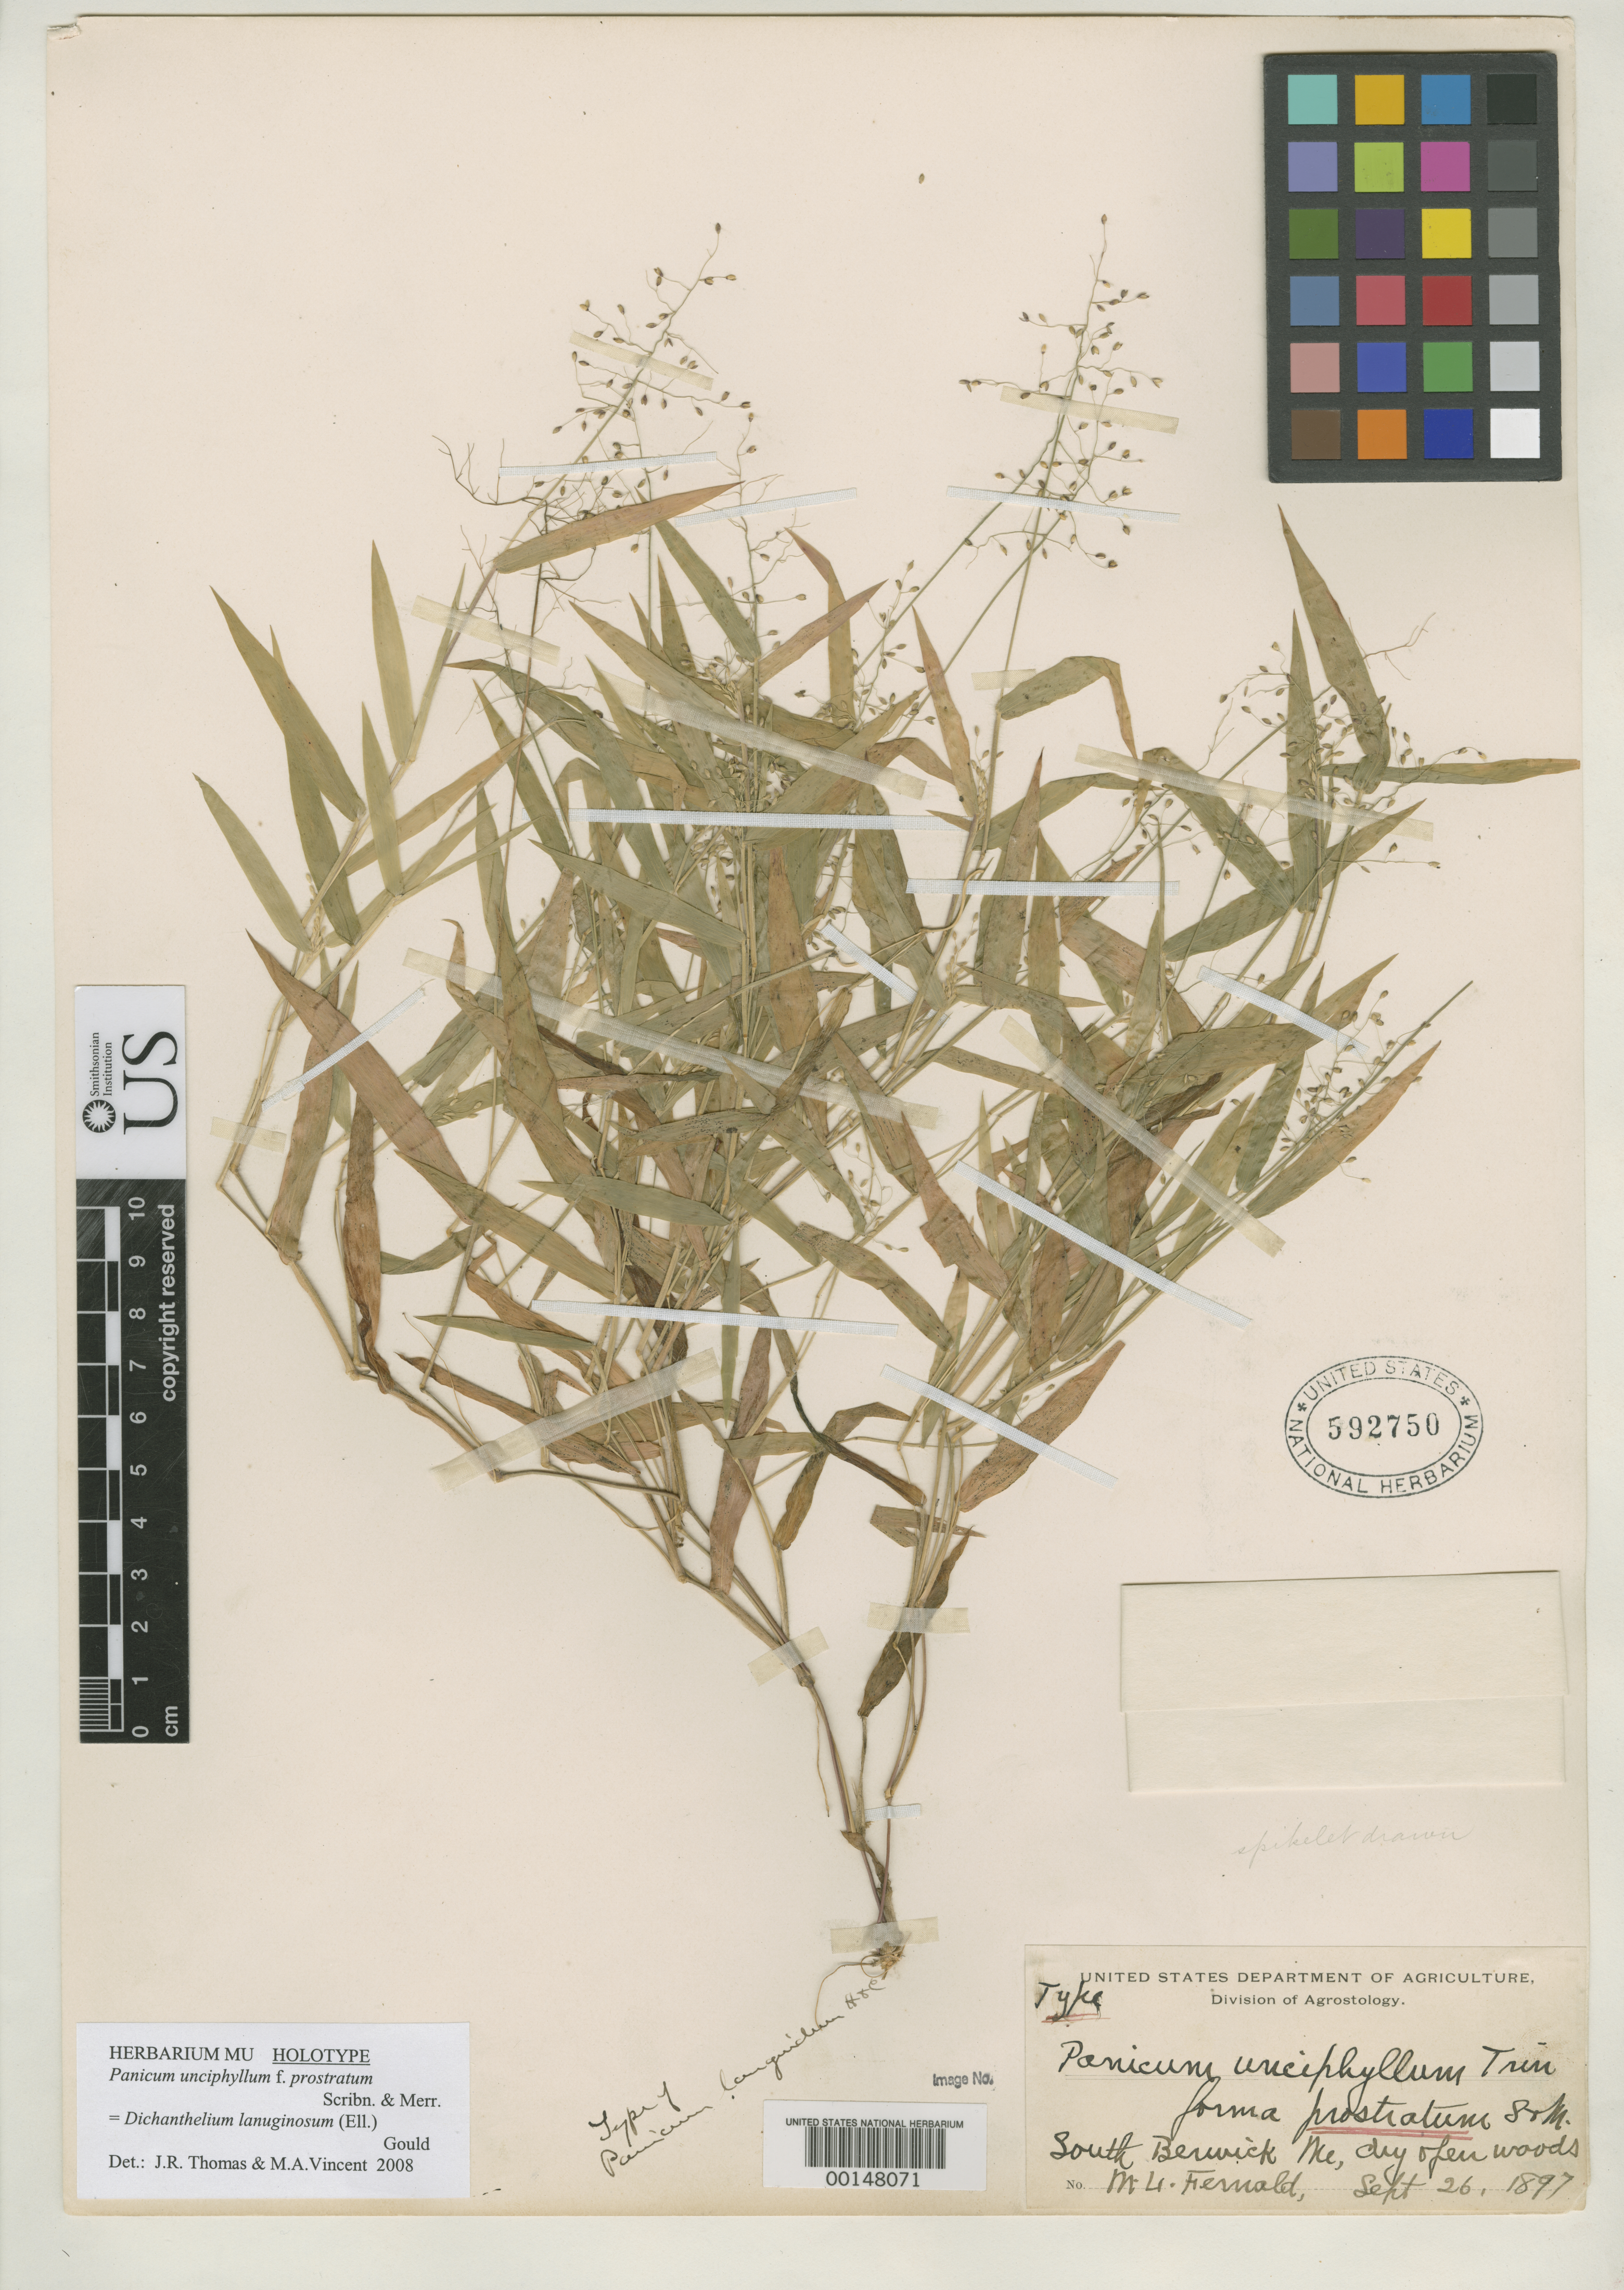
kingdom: Plantae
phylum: Tracheophyta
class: Liliopsida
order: Poales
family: Poaceae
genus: Panicum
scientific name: Panicum unciphyllum f. prostratum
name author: Scribn. & Merr.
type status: Holotype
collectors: M. L. Fernald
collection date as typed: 26 Sep 1897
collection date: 1897-09-26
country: United States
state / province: Maine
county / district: York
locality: South Berwick.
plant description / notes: Panicum languidum Hitchcock & Chase is based on Panicum unciphyllum f. prostratum Scribn. & Merr., non Panicum prostratum Lam.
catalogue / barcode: US 592750